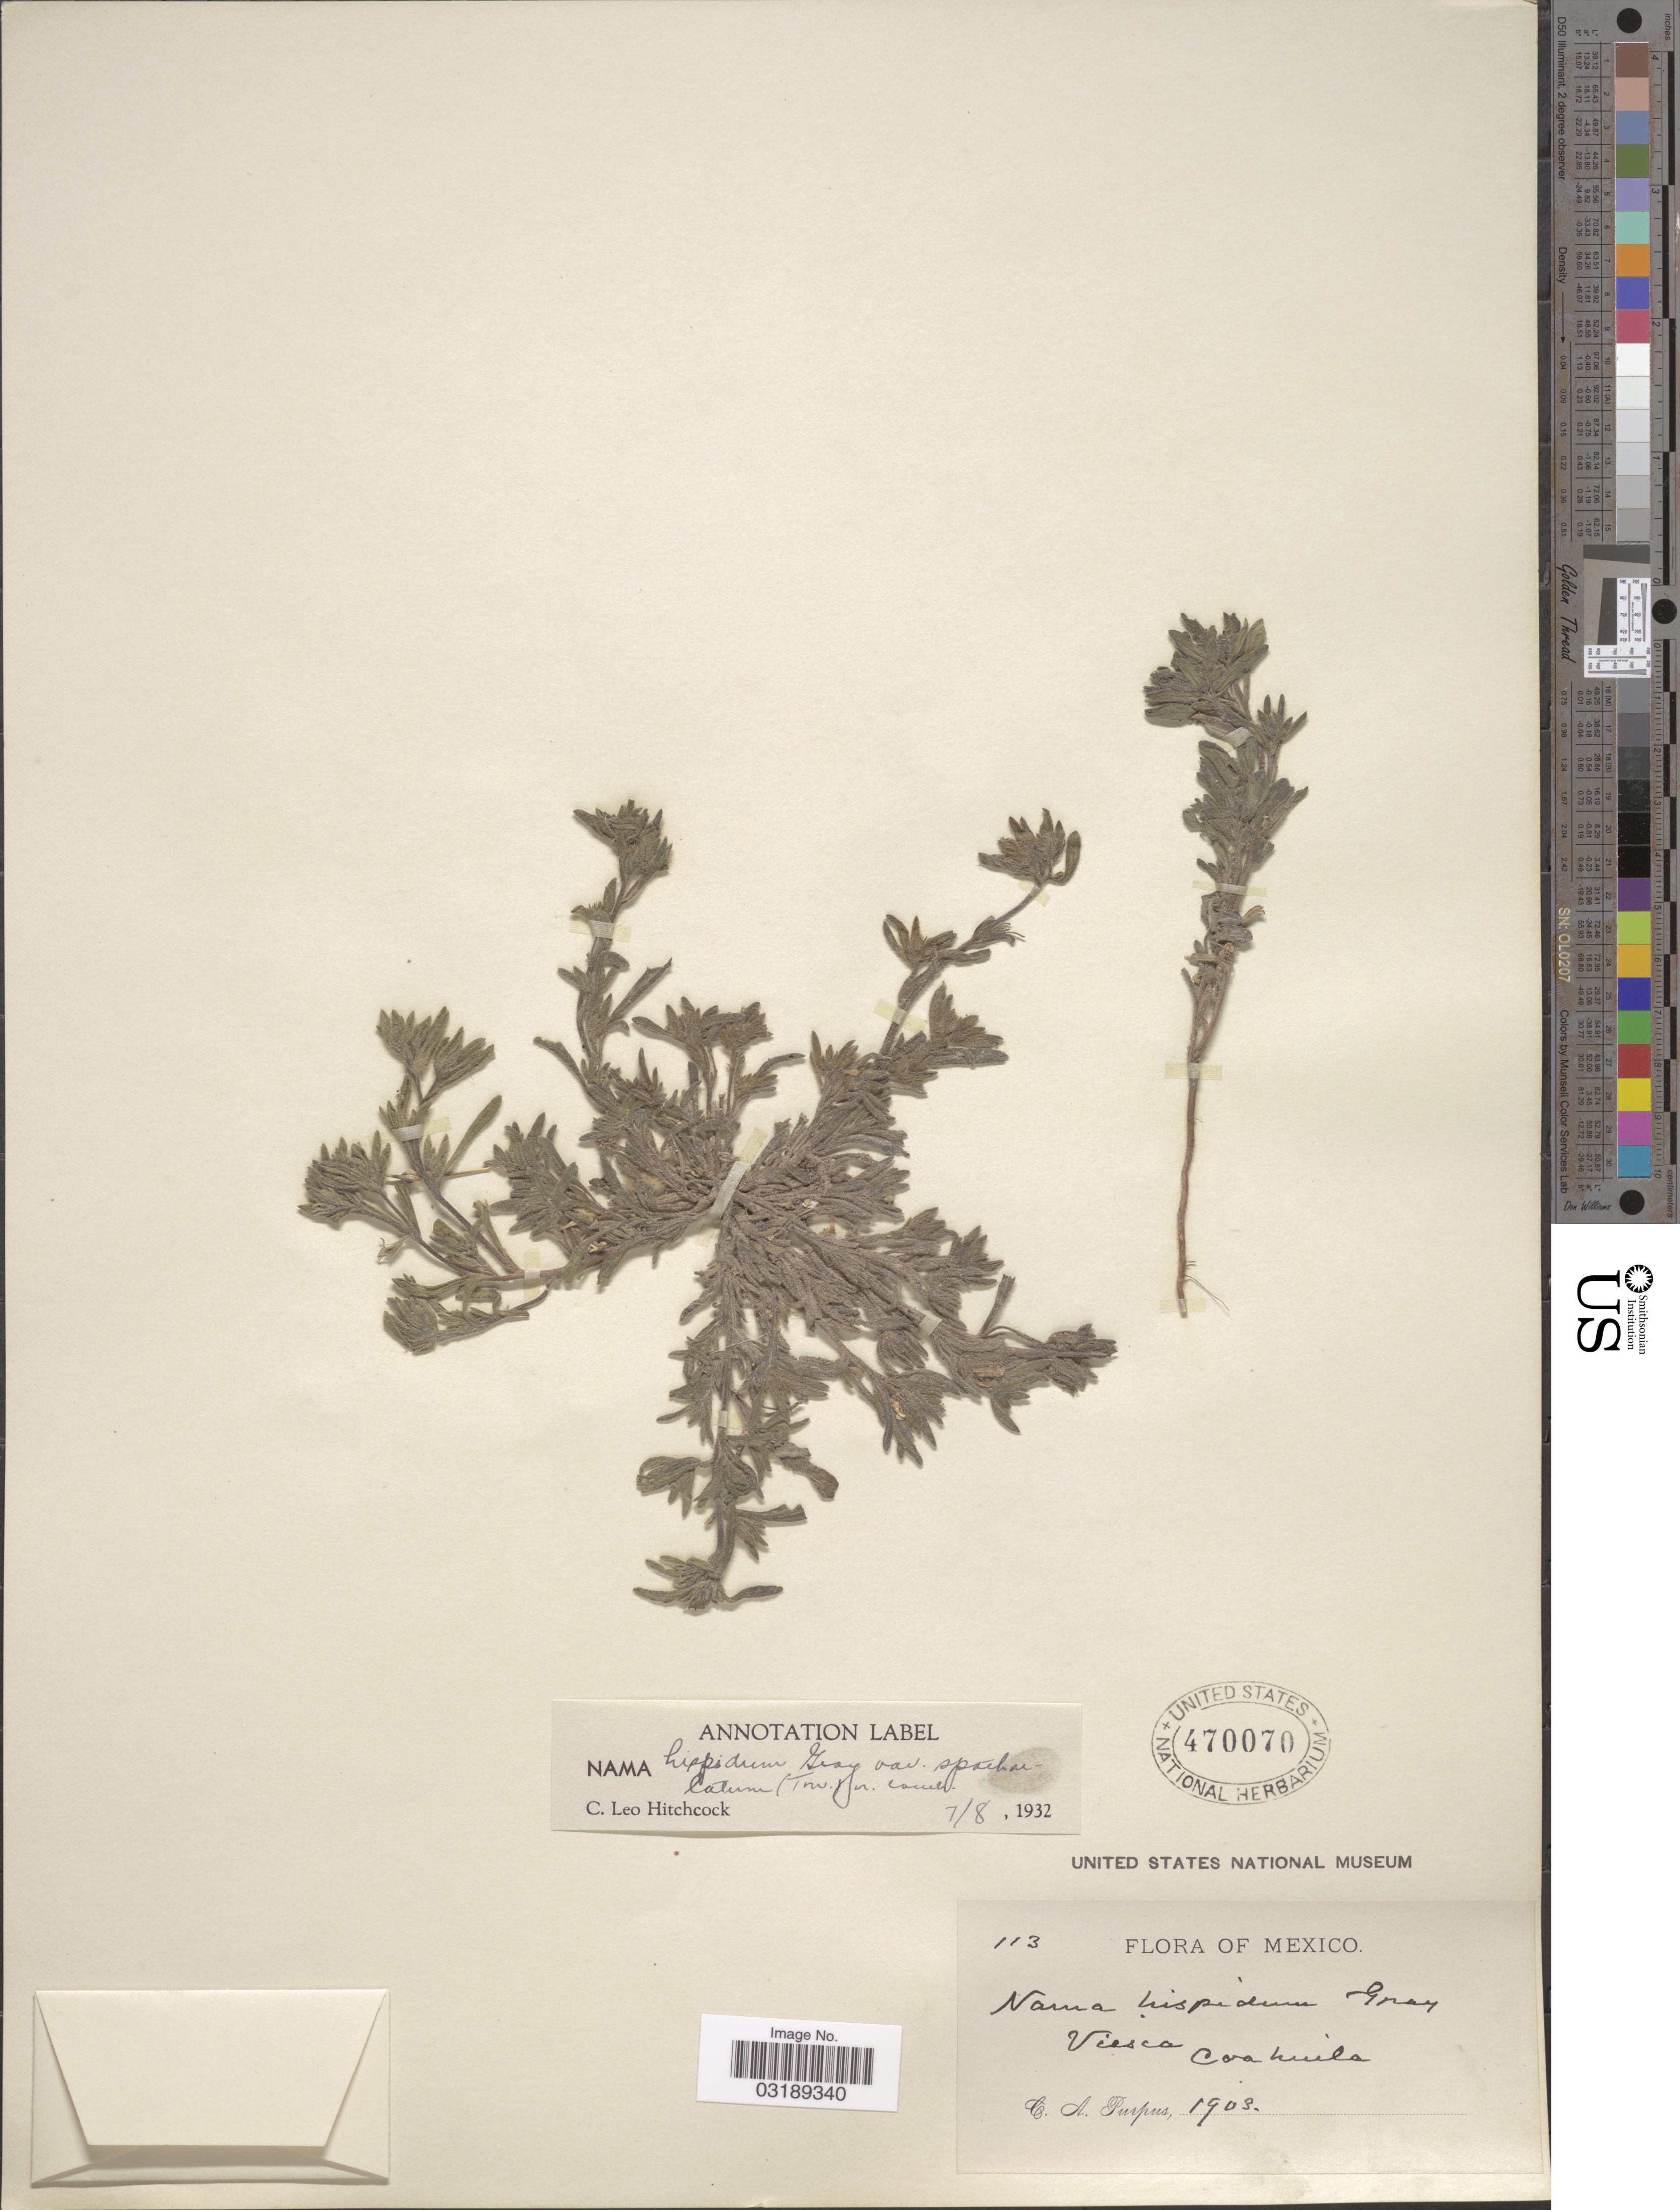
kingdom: Plantae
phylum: Tracheophyta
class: Magnoliopsida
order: Boraginales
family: Namaceae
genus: Nama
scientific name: Nama hispida var. spathulatum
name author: (Torr.) C.L. Hitchc.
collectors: C. A. Purpus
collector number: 113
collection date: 1903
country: Mexico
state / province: Coahuila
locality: Viesca.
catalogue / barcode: US 470070